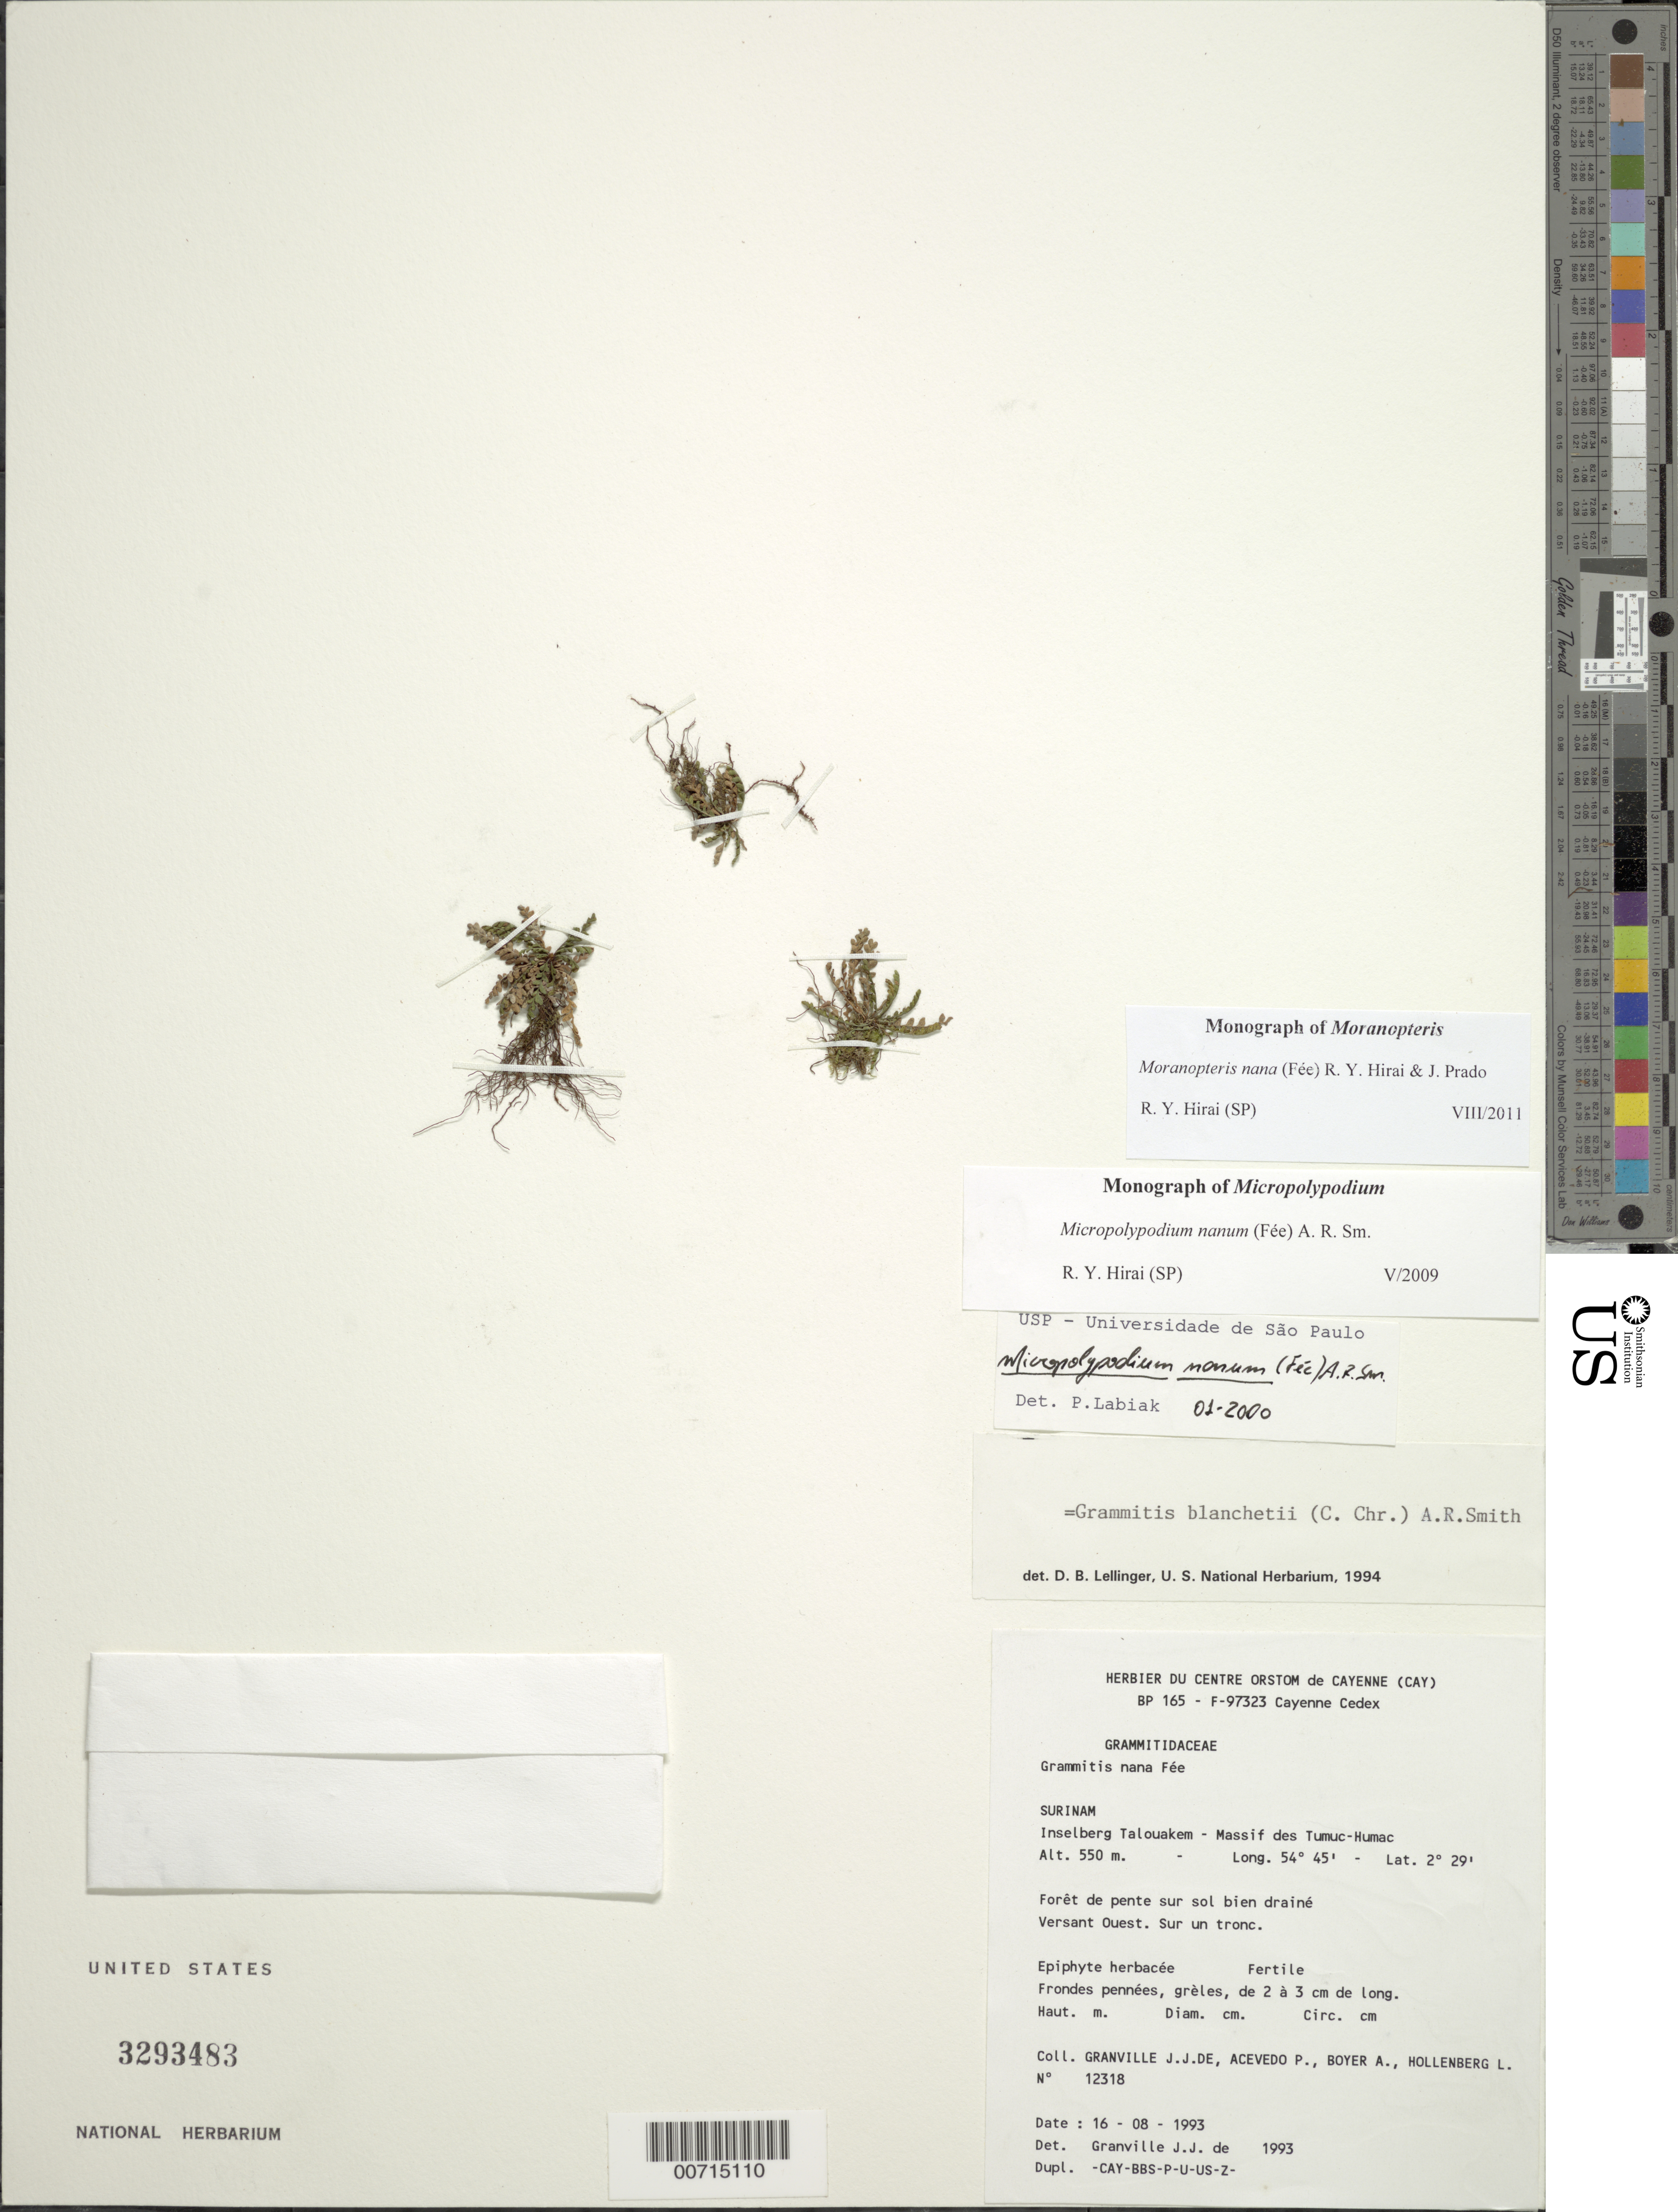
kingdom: Plantae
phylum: Tracheophyta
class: Polypodiopsida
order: Polypodiales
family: Polypodiaceae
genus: Moranopteris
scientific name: Moranopteris nana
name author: (Fée) R. Y. Hirai & J. Prado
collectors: J.-J. de Granville, P. Acevedo-Rodr., A. Boyer & L. Hollenberg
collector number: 12318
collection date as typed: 16-Aug-93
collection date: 1993-08-16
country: Suriname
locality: Inselberg Talouakem, Massif des Tumuc-Humac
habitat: Forêt de pente sur sol bien drainé. Versant Ouest, sur un tronc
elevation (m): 550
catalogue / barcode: US 3293483